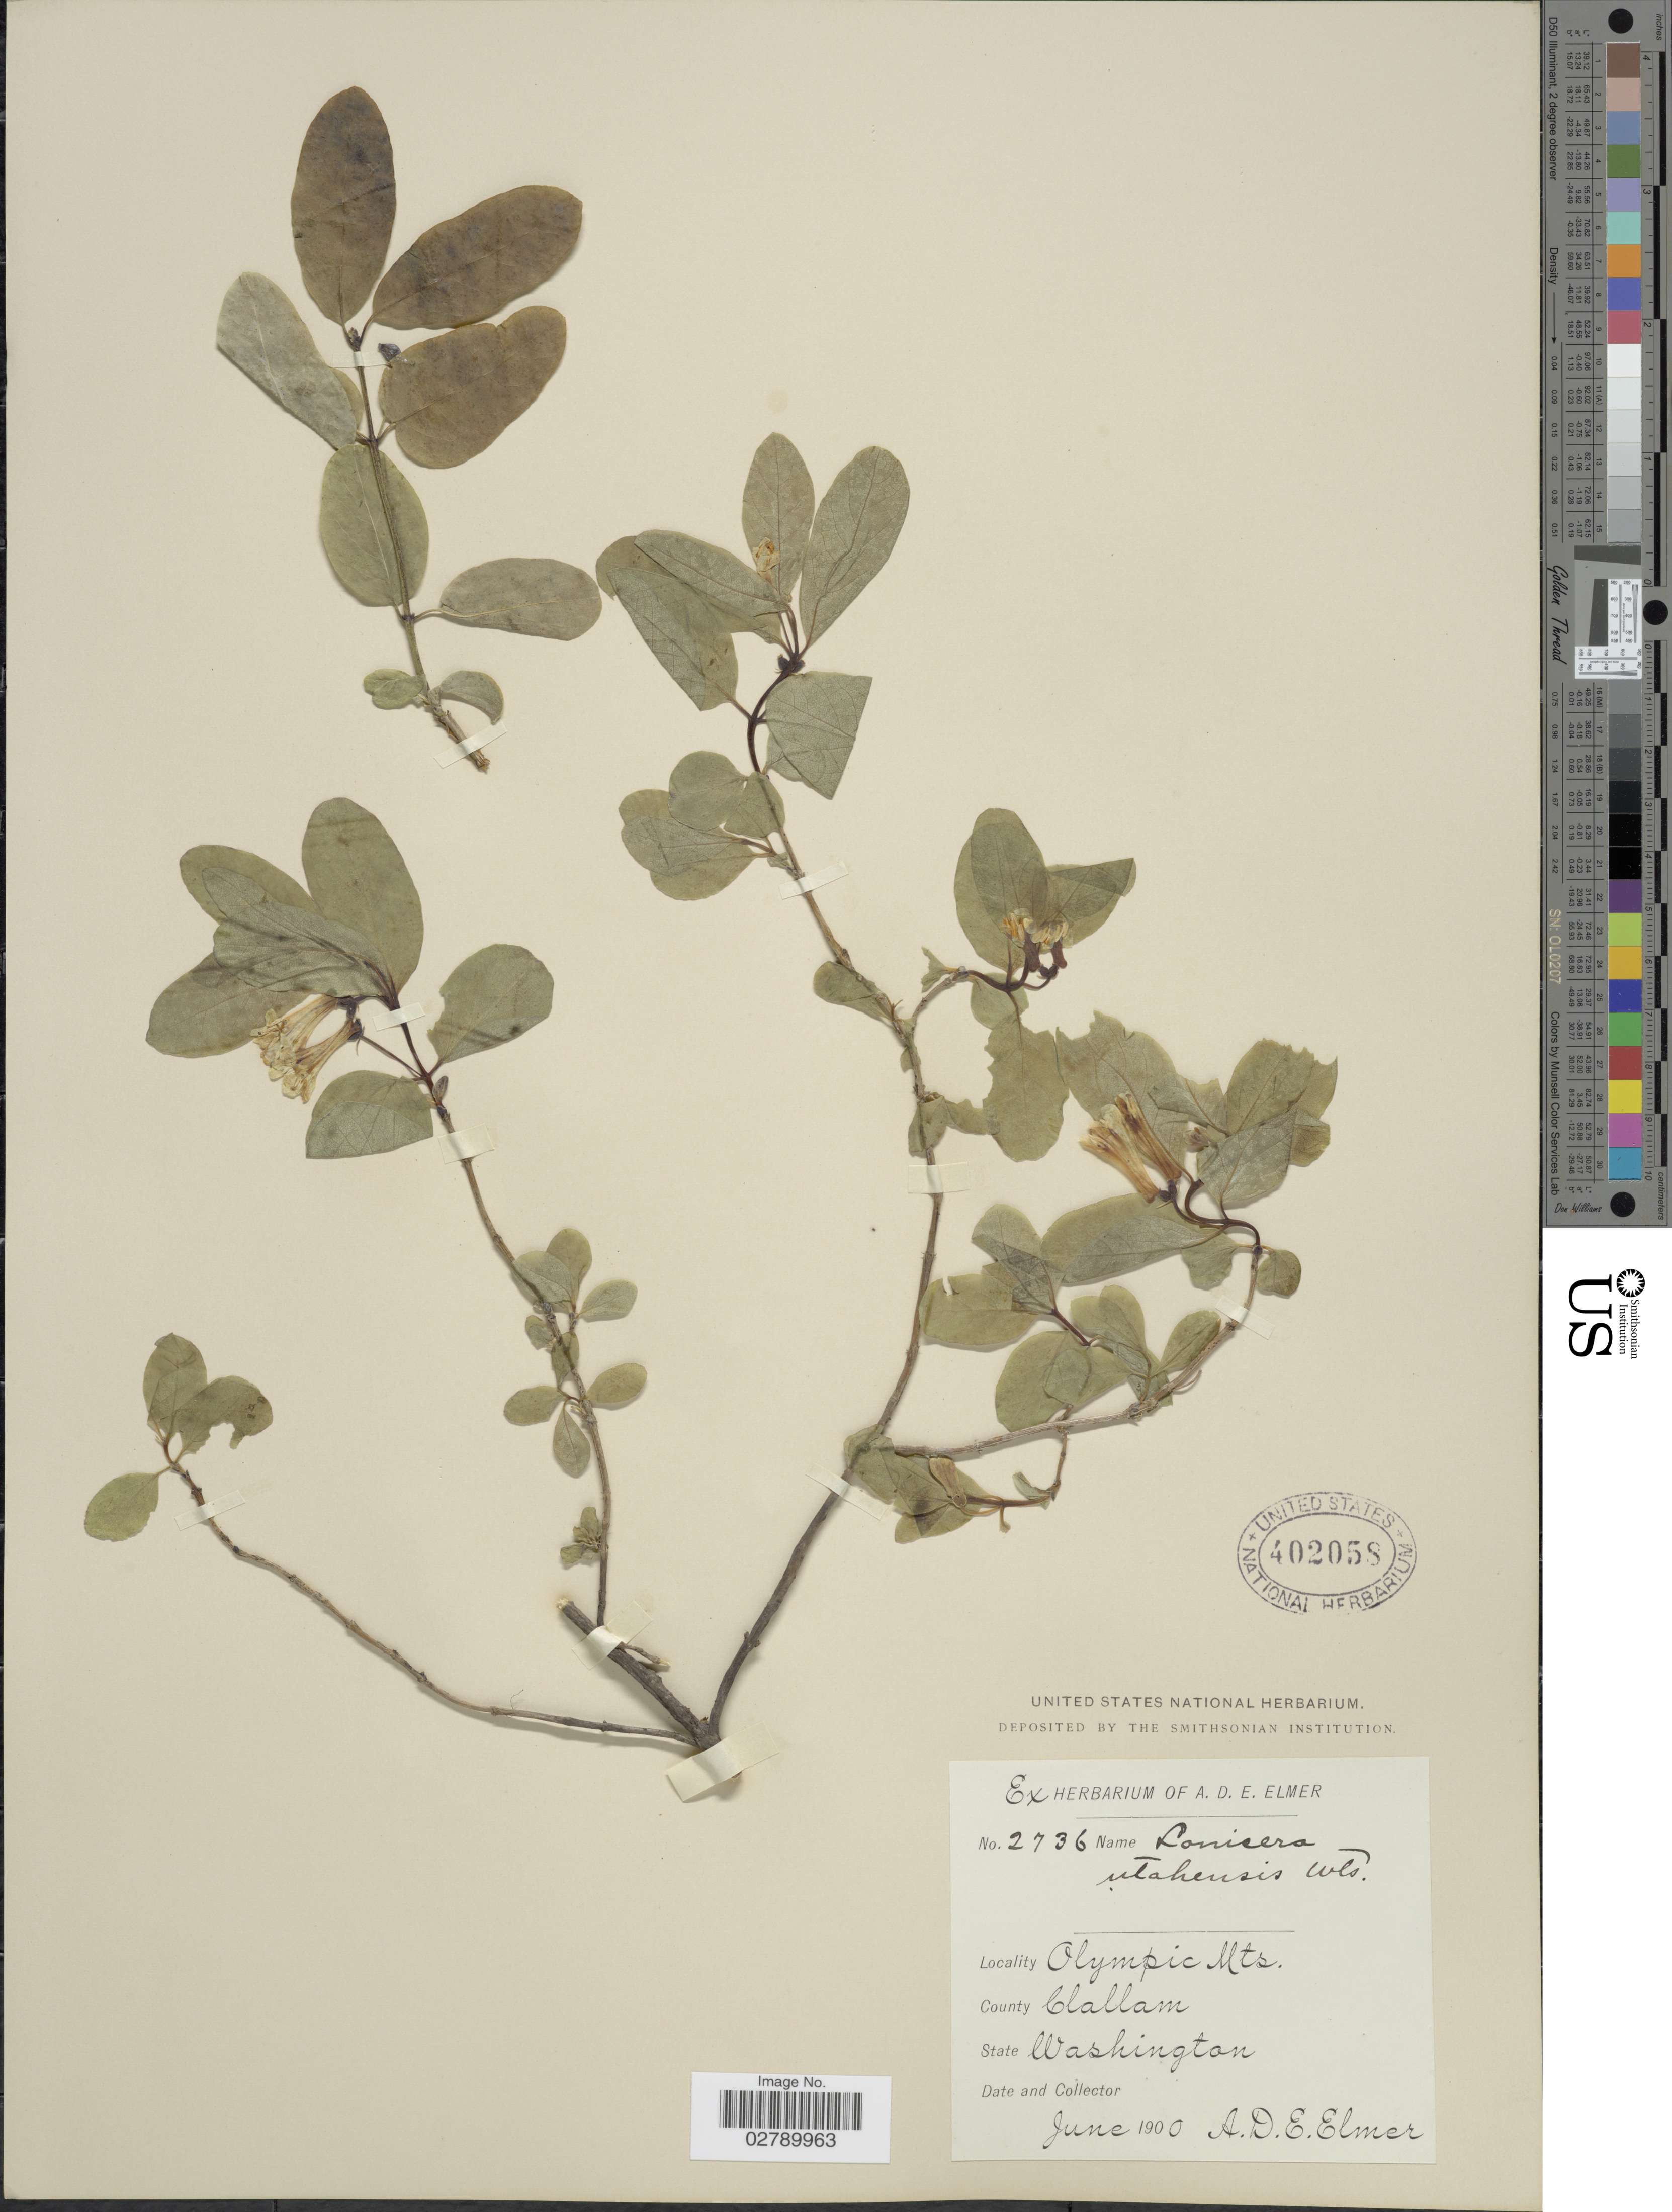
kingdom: Plantae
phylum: Tracheophyta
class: Magnoliopsida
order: Dipsacales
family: Caprifoliaceae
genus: Lonicera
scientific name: Lonicera utahensis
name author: S. Watson in C. King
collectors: A. D. E. Elmer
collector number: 2736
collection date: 1900-06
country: United States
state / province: Washington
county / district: Clallam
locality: Olympic Mts. County Clallam.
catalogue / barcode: US 402058